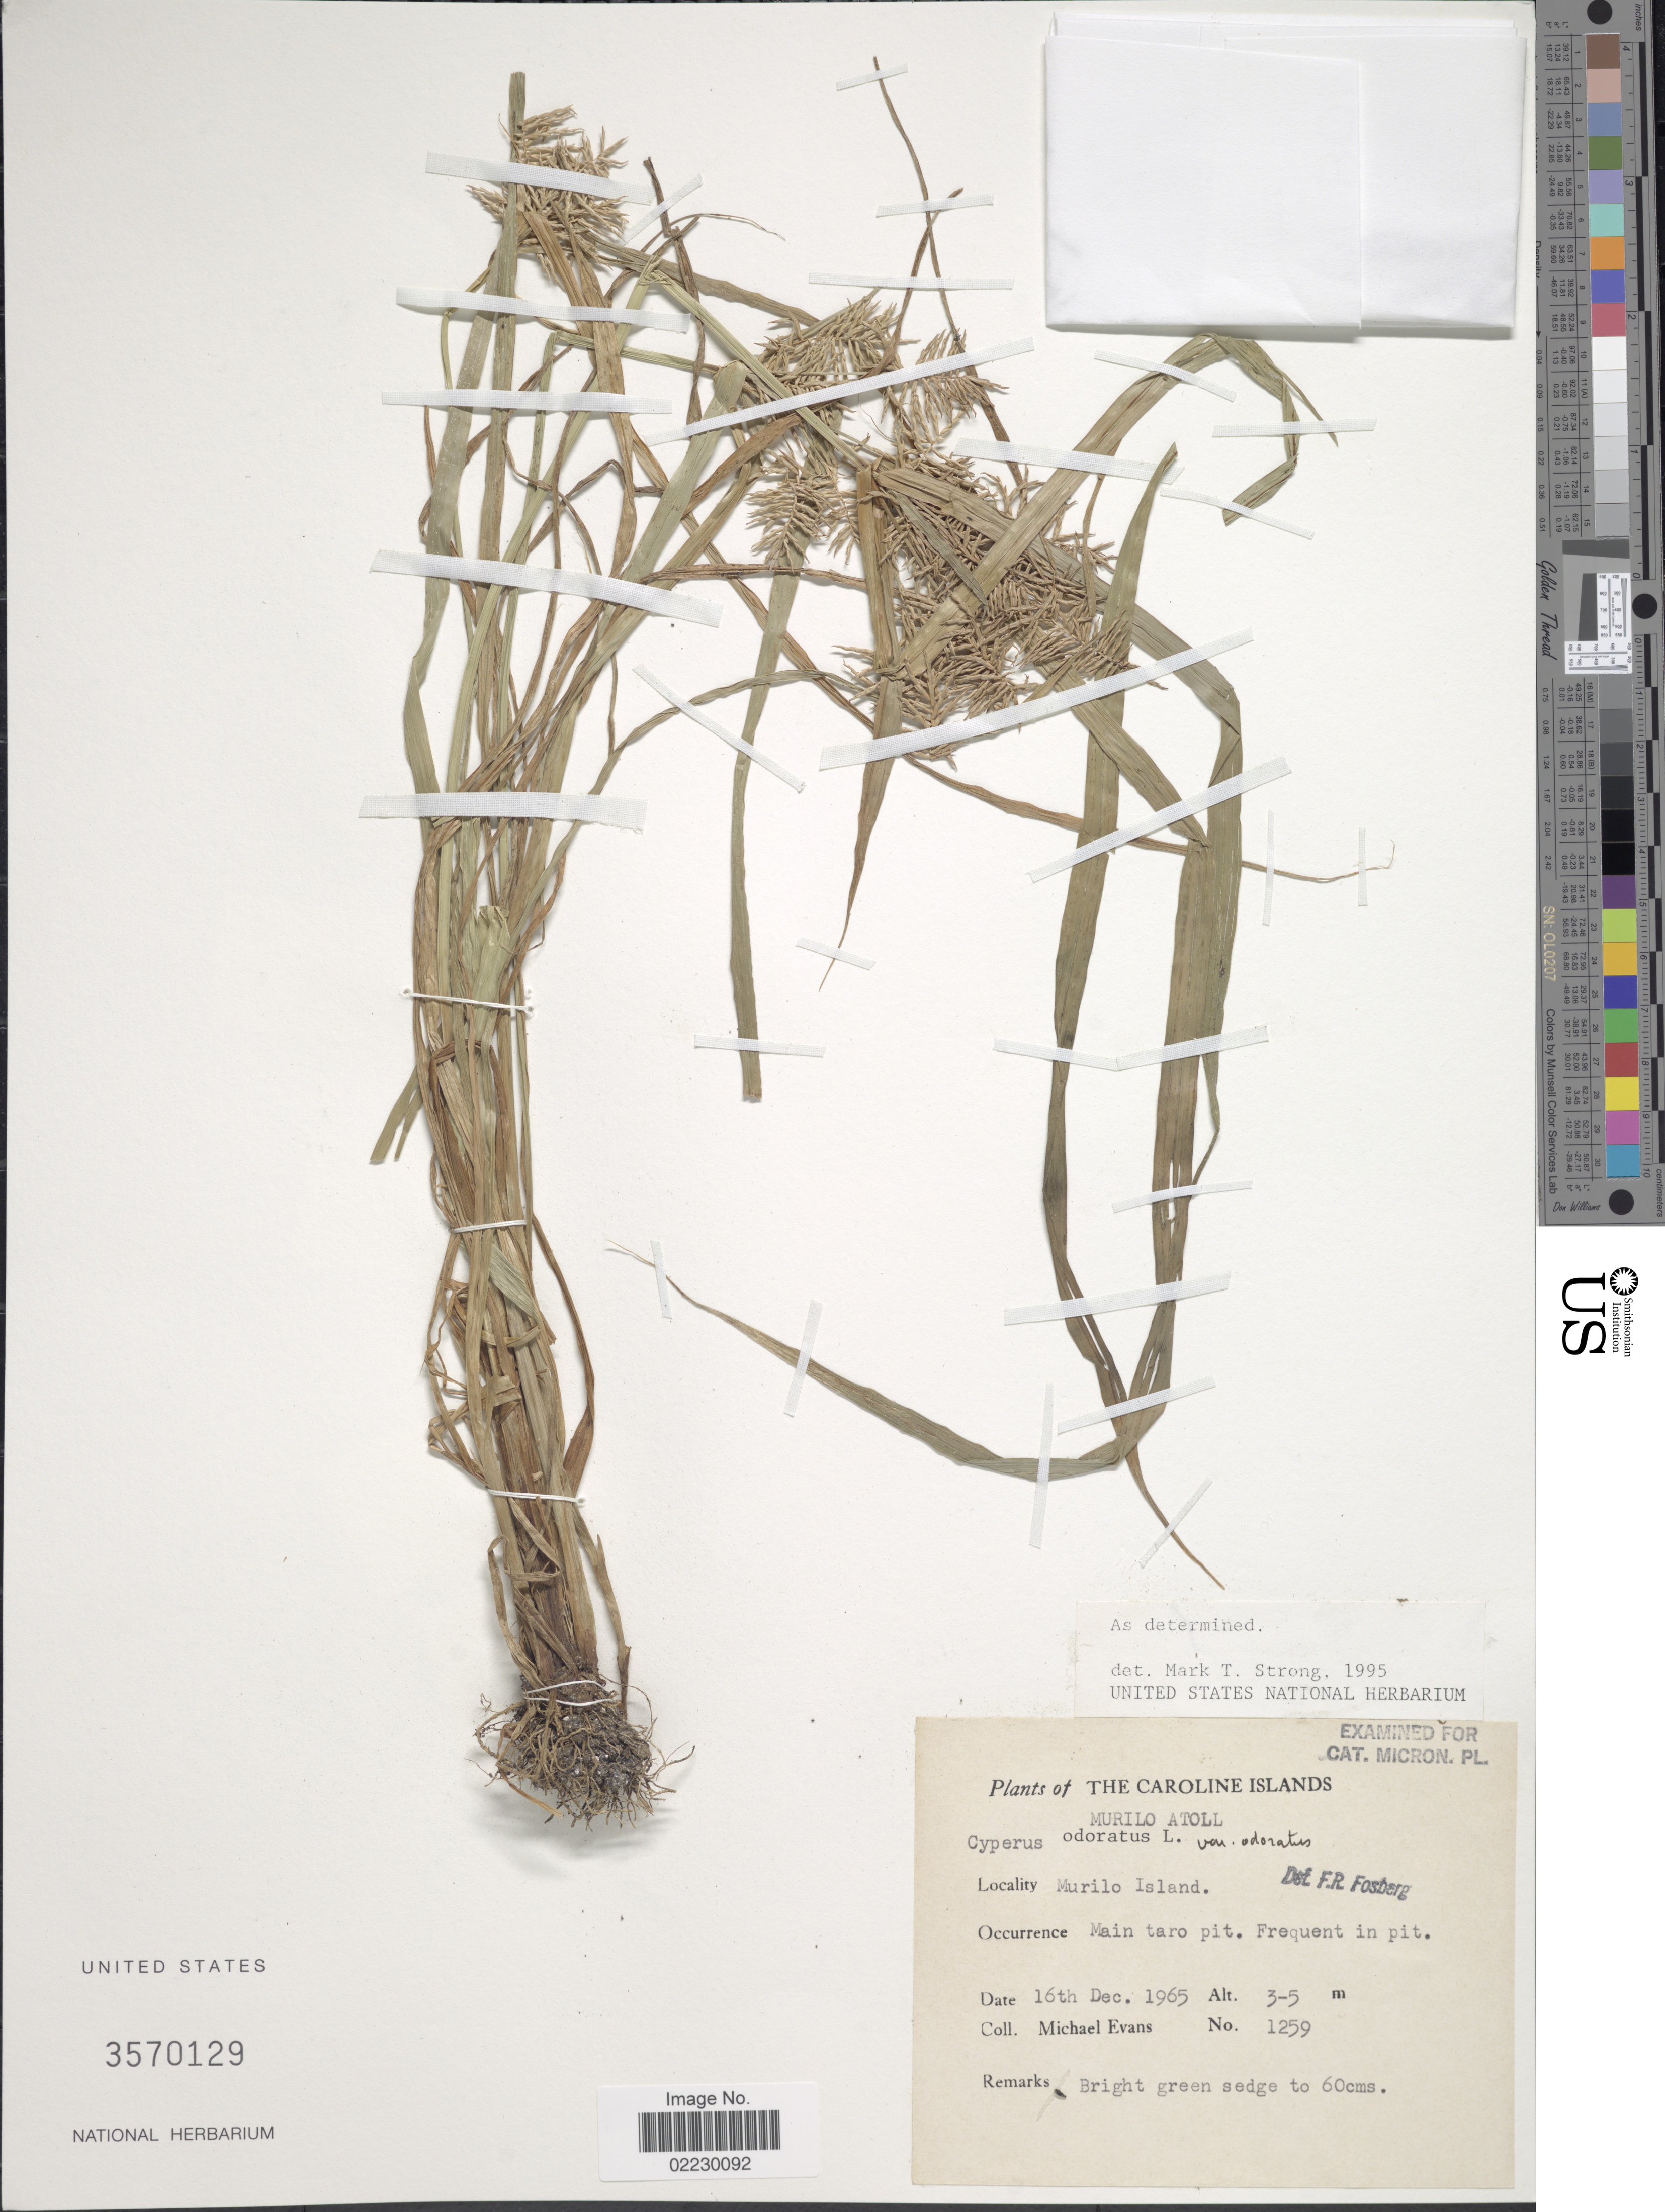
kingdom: Plantae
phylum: Tracheophyta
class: Liliopsida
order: Poales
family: Cyperaceae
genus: Cyperus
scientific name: Cyperus odoratus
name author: L.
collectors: M. Evans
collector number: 1259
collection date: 1965-12-16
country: Micronesia, Federated States of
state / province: Truk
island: Murilo Atoll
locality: Murilo Atoll, Murilo Island, main taro pit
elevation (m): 3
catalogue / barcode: US 3570129